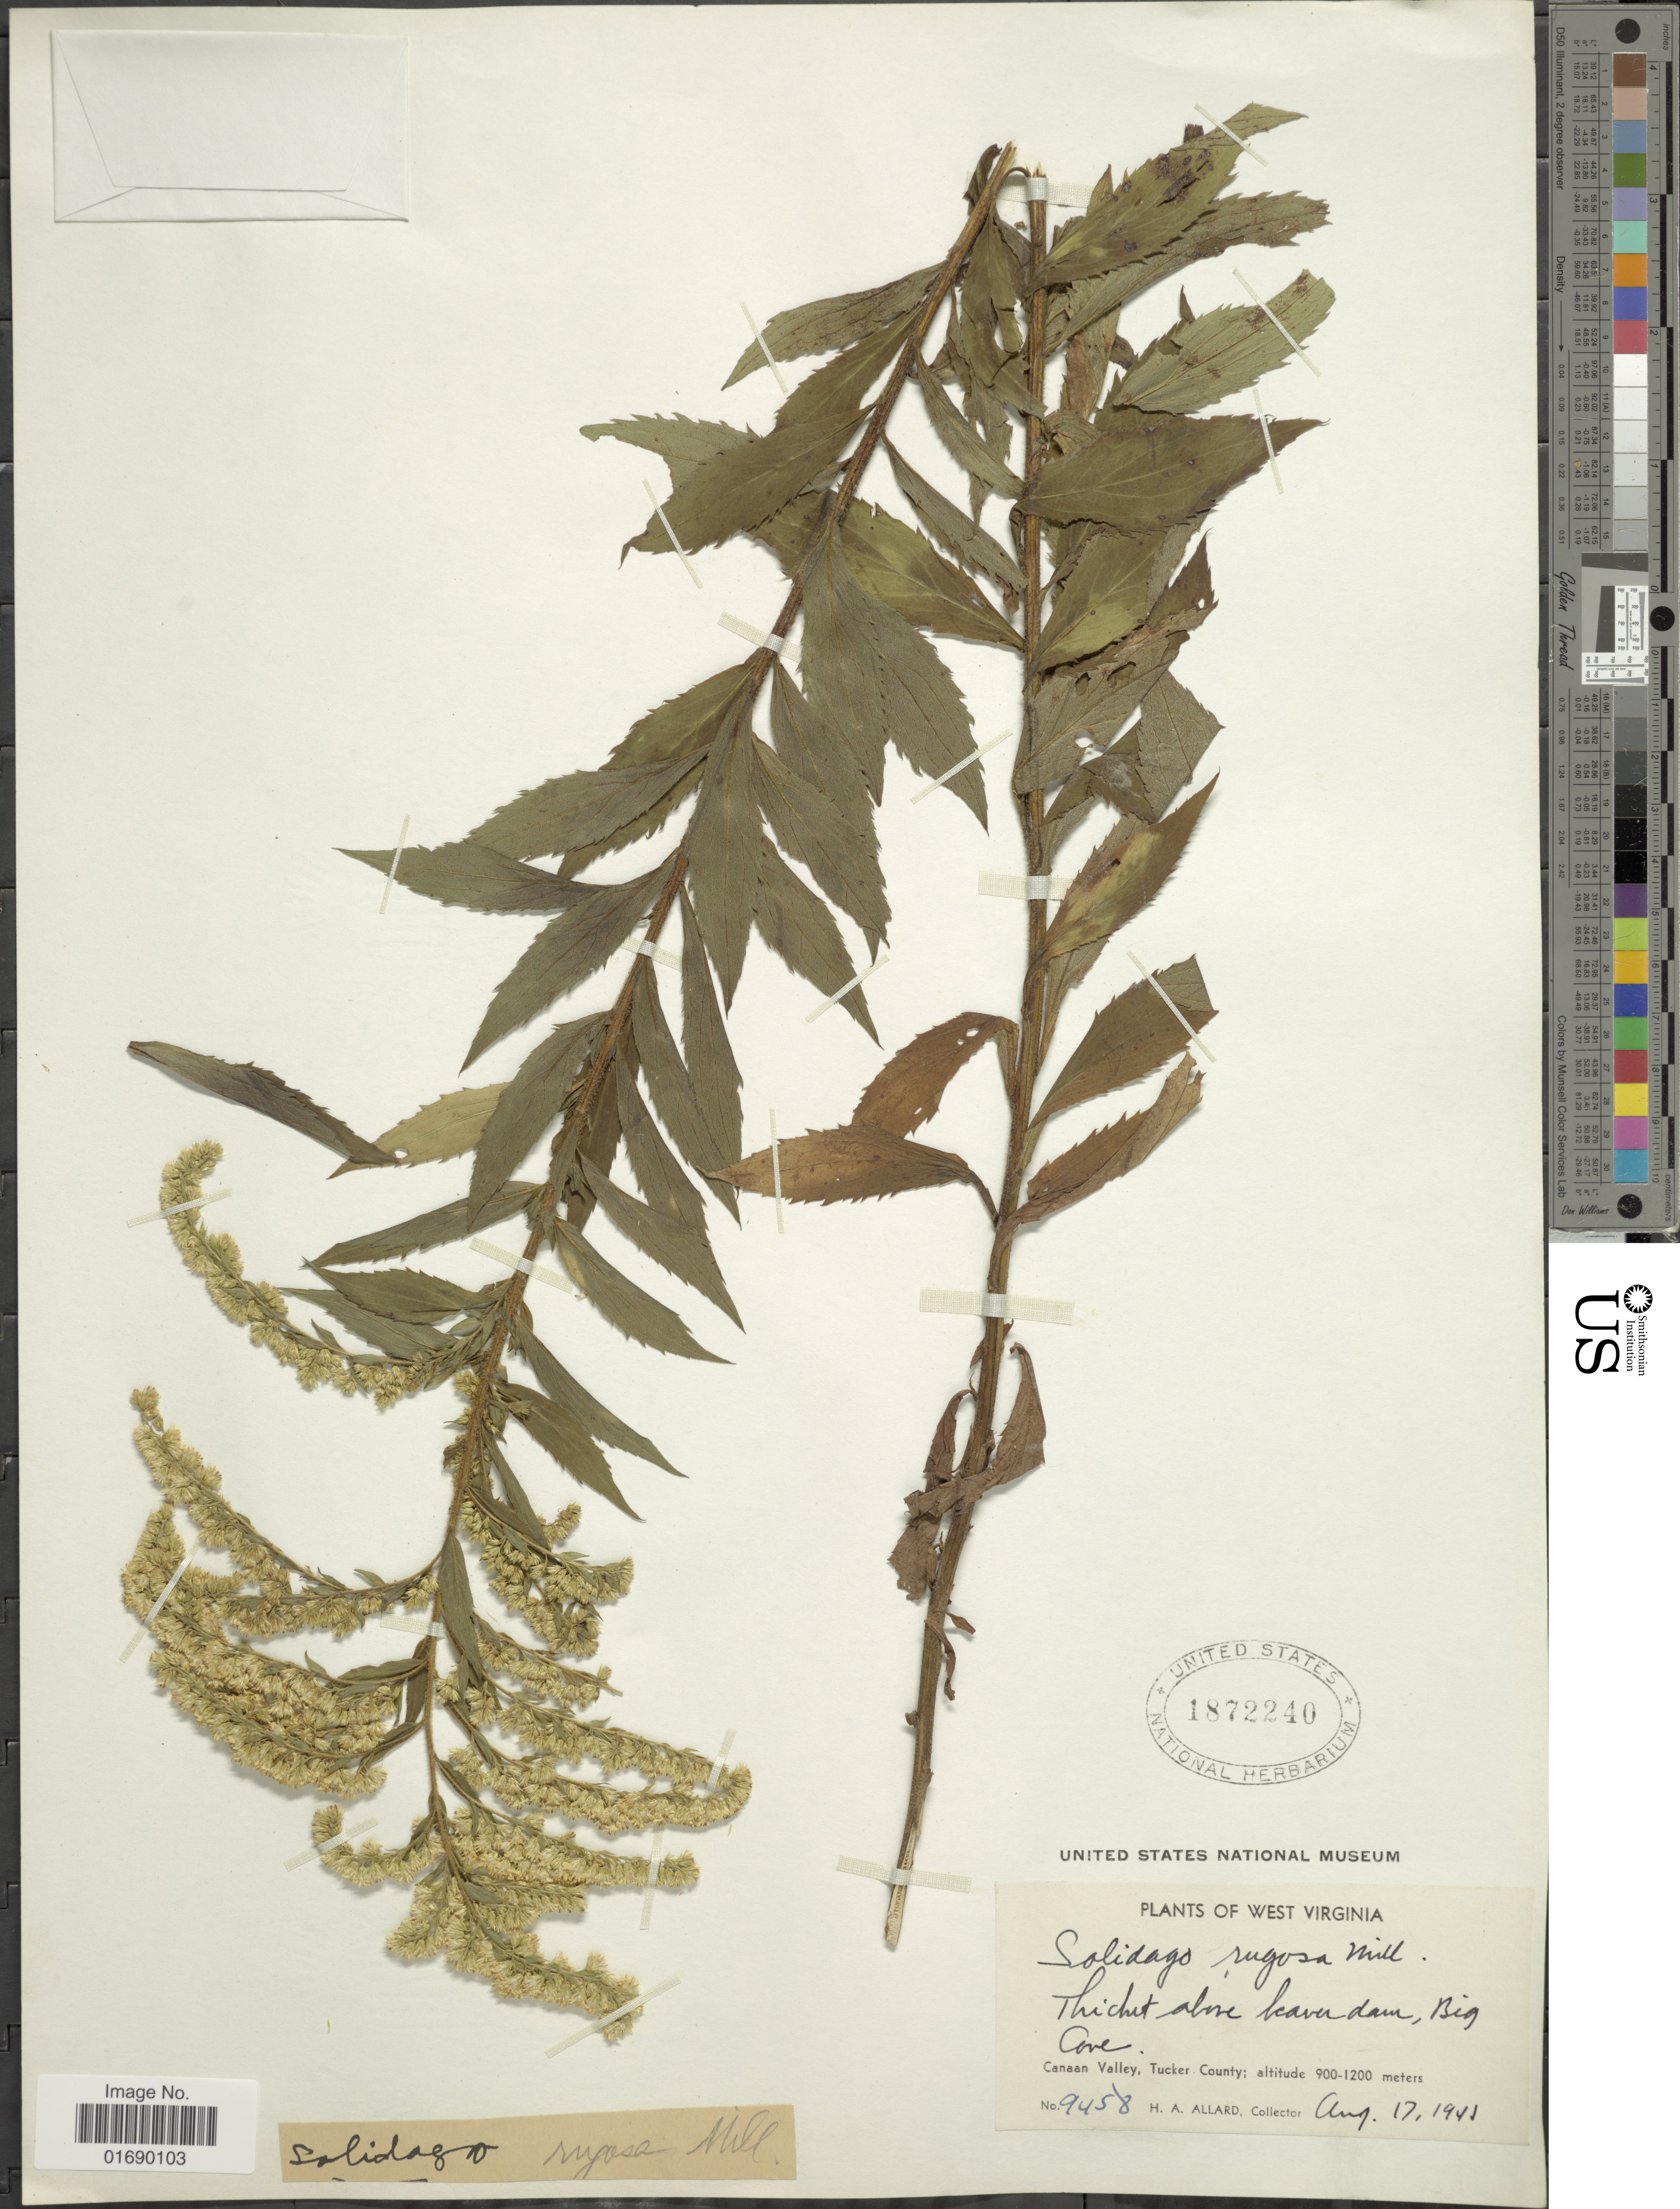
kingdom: Plantae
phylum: Tracheophyta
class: Magnoliopsida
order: Asterales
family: Asteraceae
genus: Solidago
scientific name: Solidago rugosa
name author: Mill.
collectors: H. A. Allard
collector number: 9458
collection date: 1945-08-17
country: United States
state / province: West Virginia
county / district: Tucker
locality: Thicket above kaverdam, Buig Cave, Canaan Valley, Tucker County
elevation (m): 900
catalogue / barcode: US 1872240